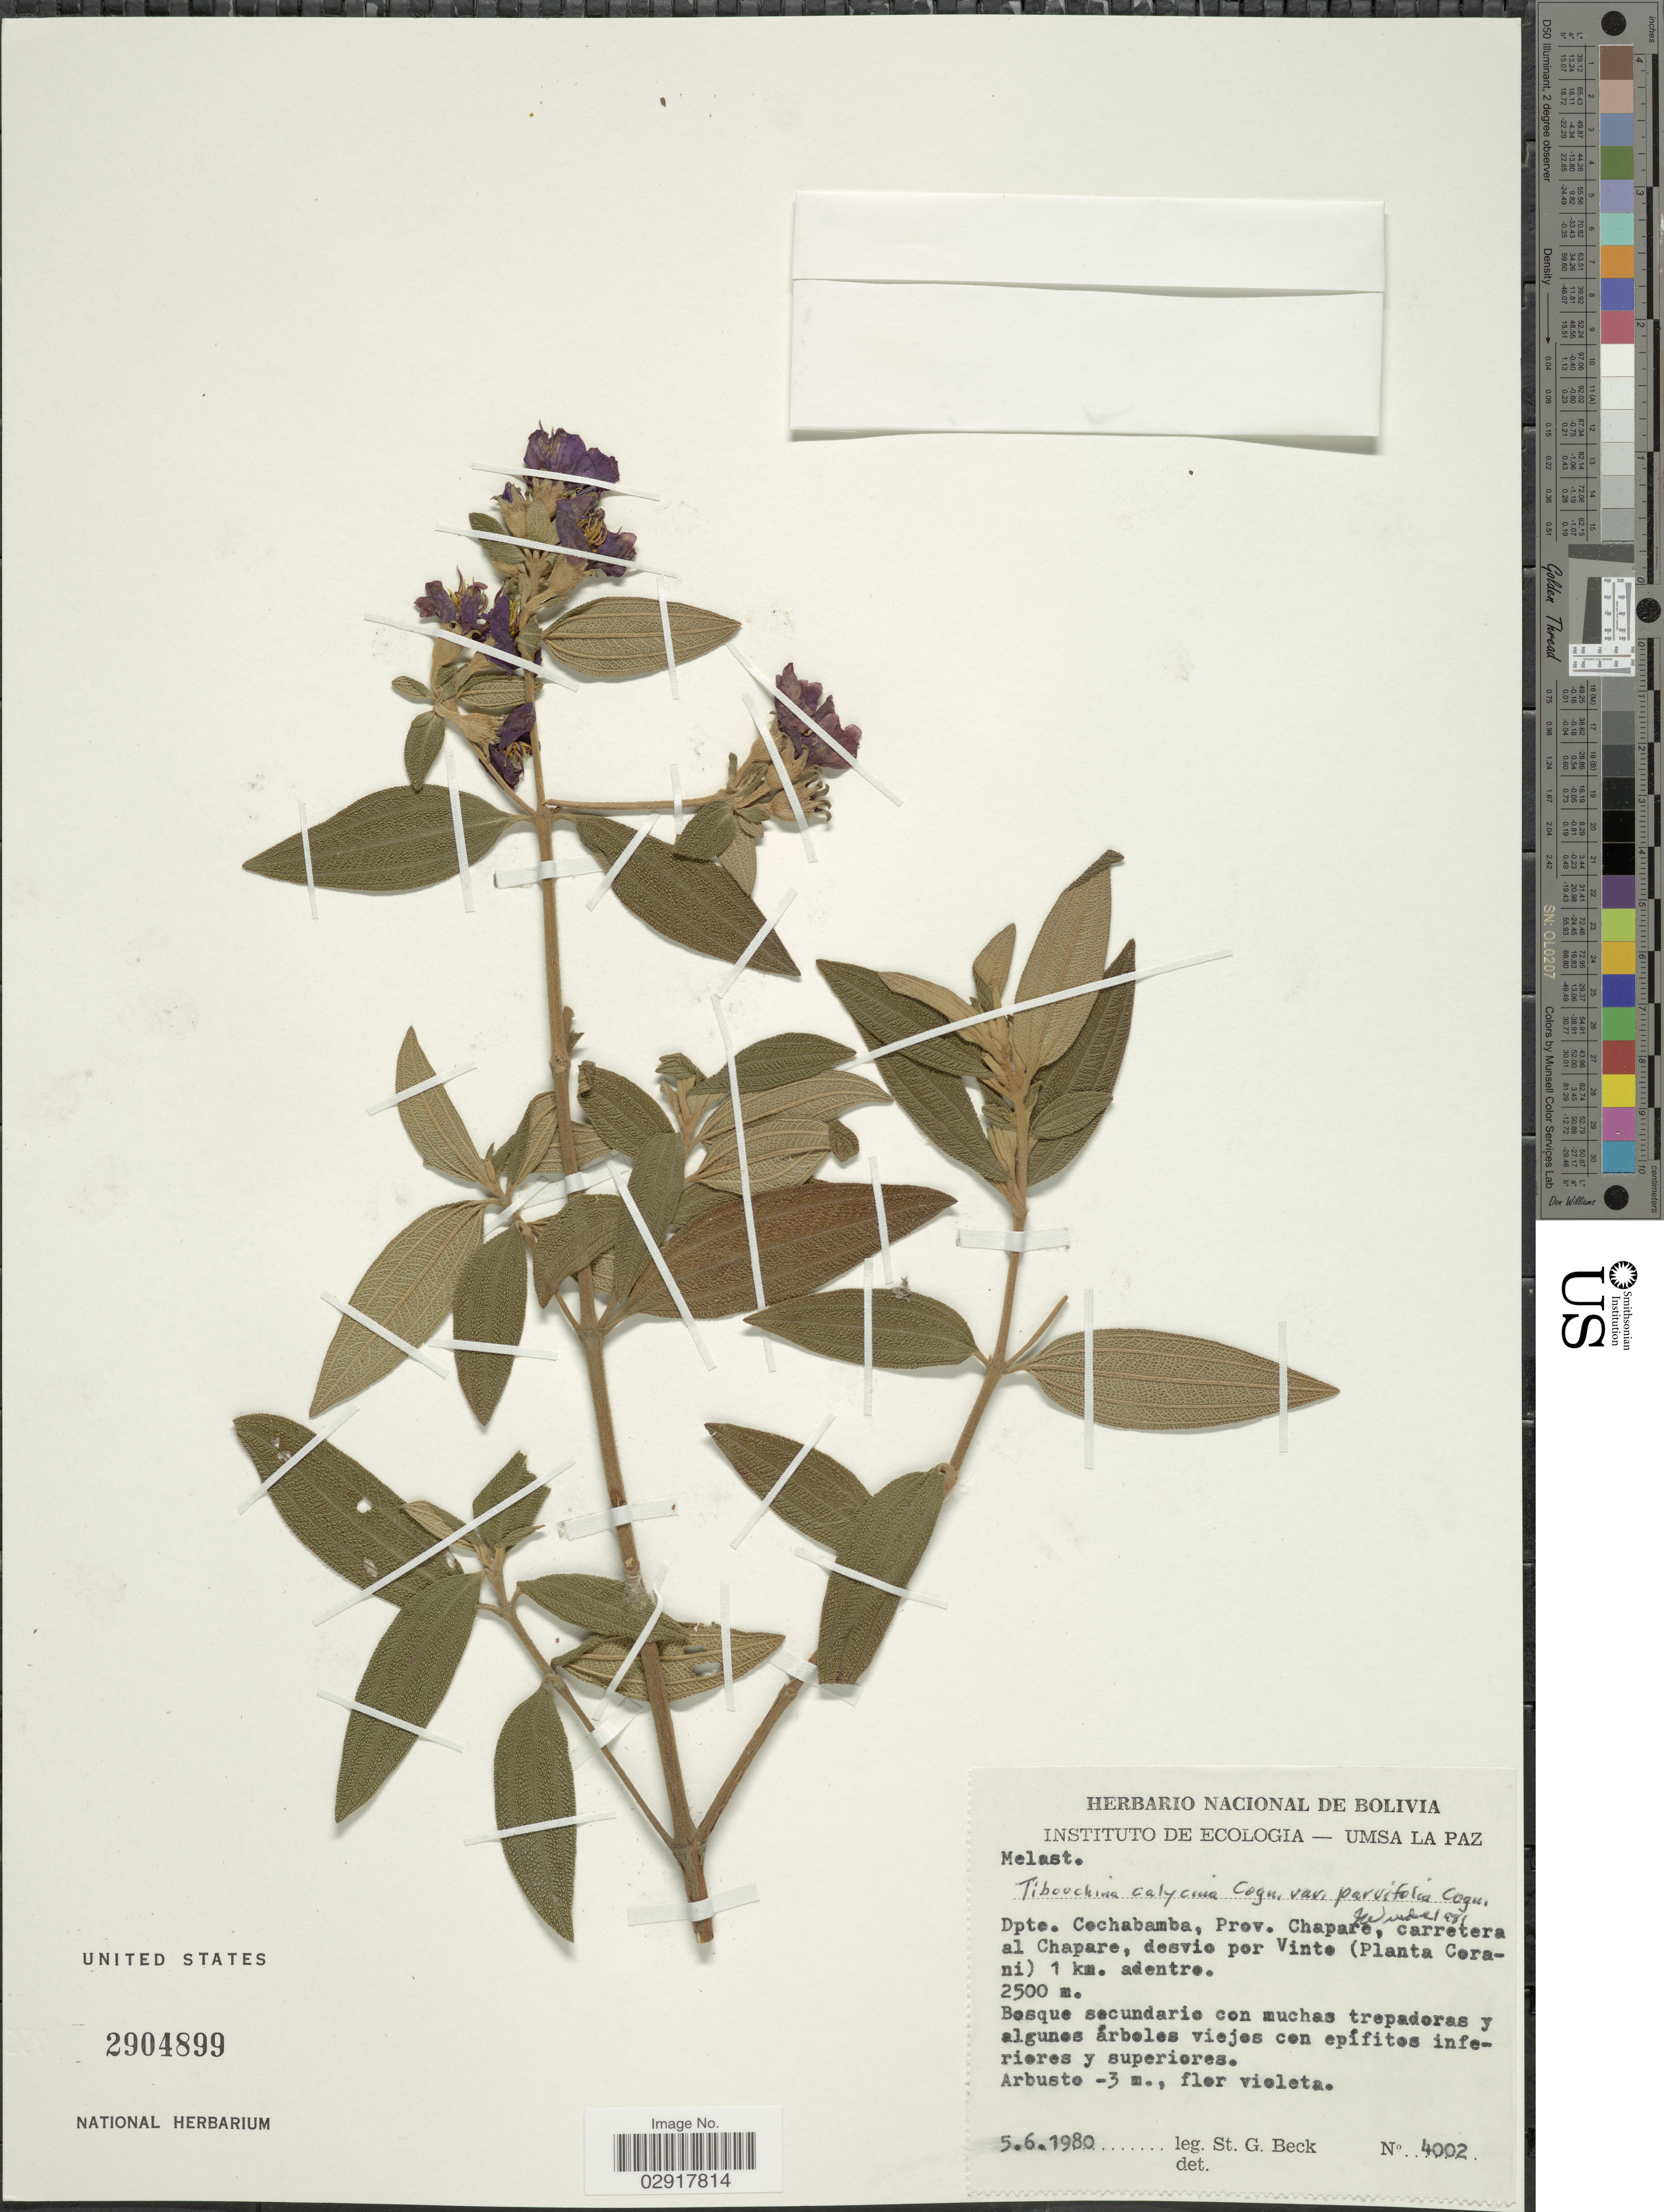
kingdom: Plantae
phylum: Tracheophyta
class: Magnoliopsida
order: Myrtales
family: Melastomataceae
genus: Tibouchina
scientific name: Tibouchina calycina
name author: Cogn.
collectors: S. G. Beck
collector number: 4002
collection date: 1980-06-05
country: Bolivia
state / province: Cochabamba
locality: Dpto. Cochabamba, Prov. Chapare, carretera al Chapare, desvio por Vinte (Planta Cerani) 1 km. adentre.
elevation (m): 2500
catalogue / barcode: US 2904899